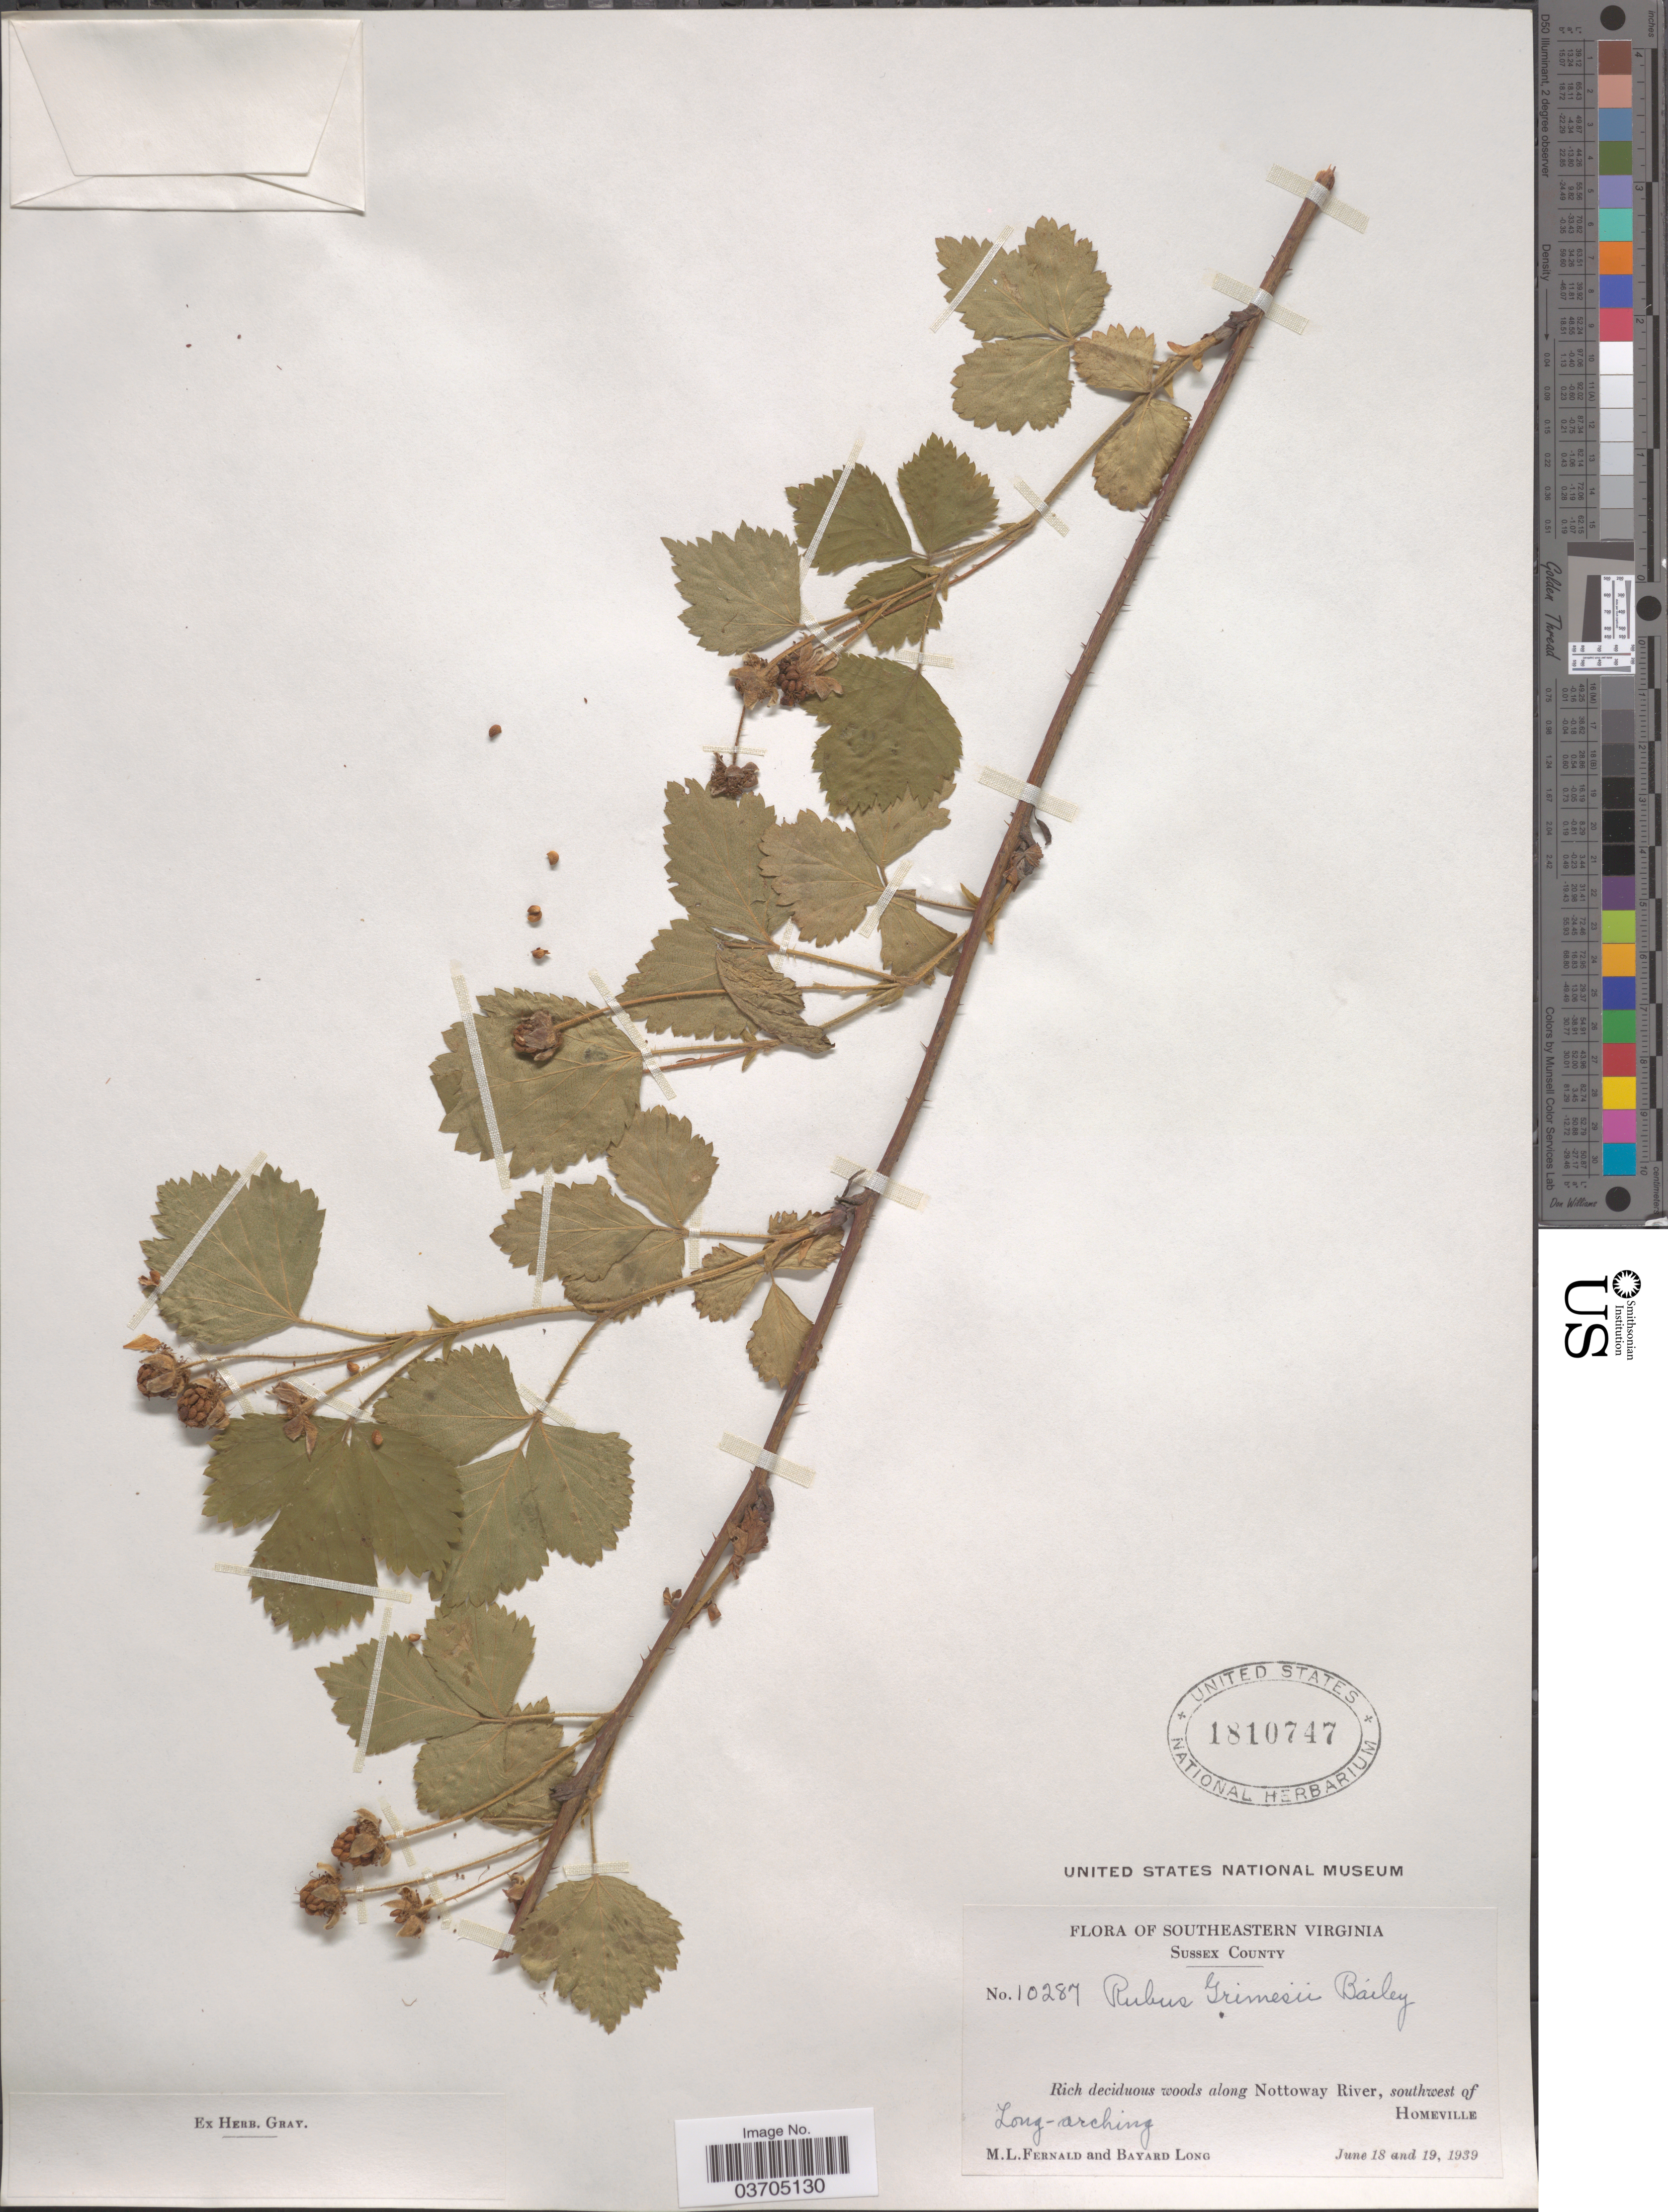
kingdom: Plantae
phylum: Tracheophyta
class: Magnoliopsida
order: Rosales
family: Rosaceae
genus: Rubus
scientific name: Rubus grimesii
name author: L.H. Bailey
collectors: M. L. Fernald & B. Long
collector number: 10287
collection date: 1939-06-18/1939-06-19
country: United States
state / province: Virginia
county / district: Sussex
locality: Southeastern Virginia. Sussex County. Along Nottoway River, southwest of Homeville.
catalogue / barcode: US 1810747